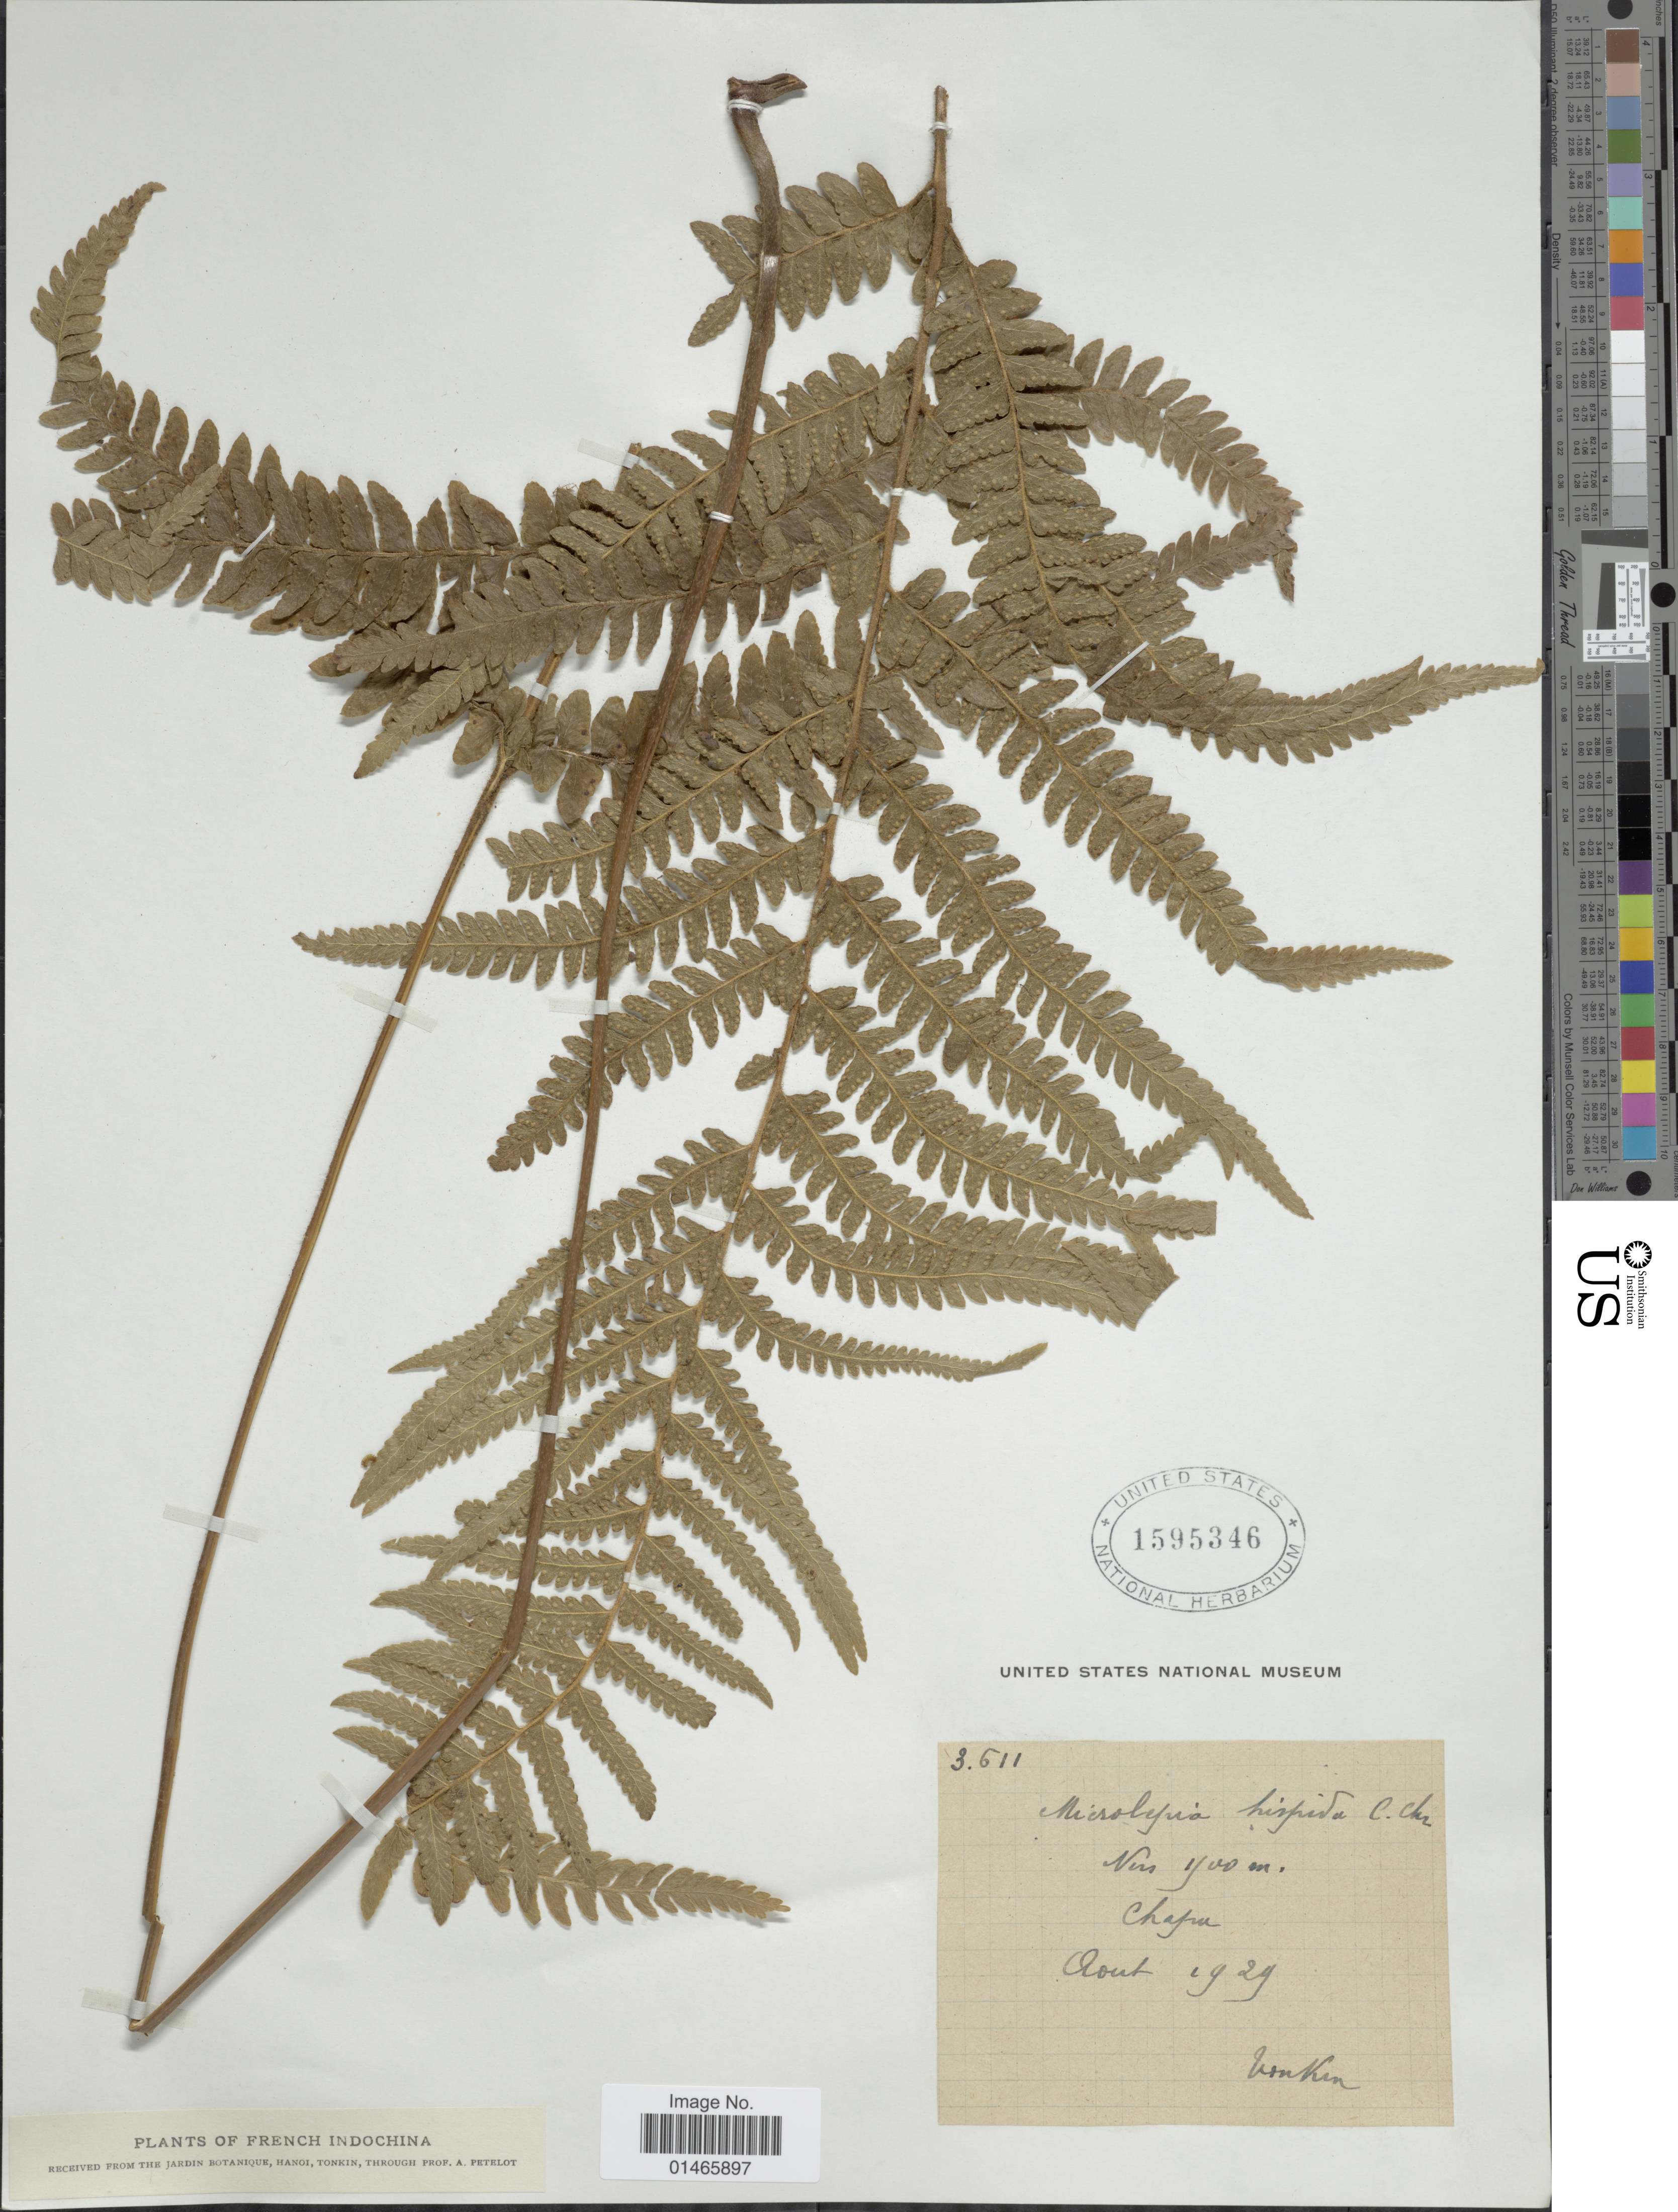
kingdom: Plantae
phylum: Tracheophyta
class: Polypodiopsida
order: Polypodiales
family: Dennstaedtiaceae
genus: Microlepia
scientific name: Microlepia strigosa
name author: (Thunb.) J. Presl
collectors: A. Petelot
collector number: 3611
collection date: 1929-08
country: Vietnam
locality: French Indochina, Tonkin. Chafu [interpreted]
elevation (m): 1500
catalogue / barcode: US 1595346